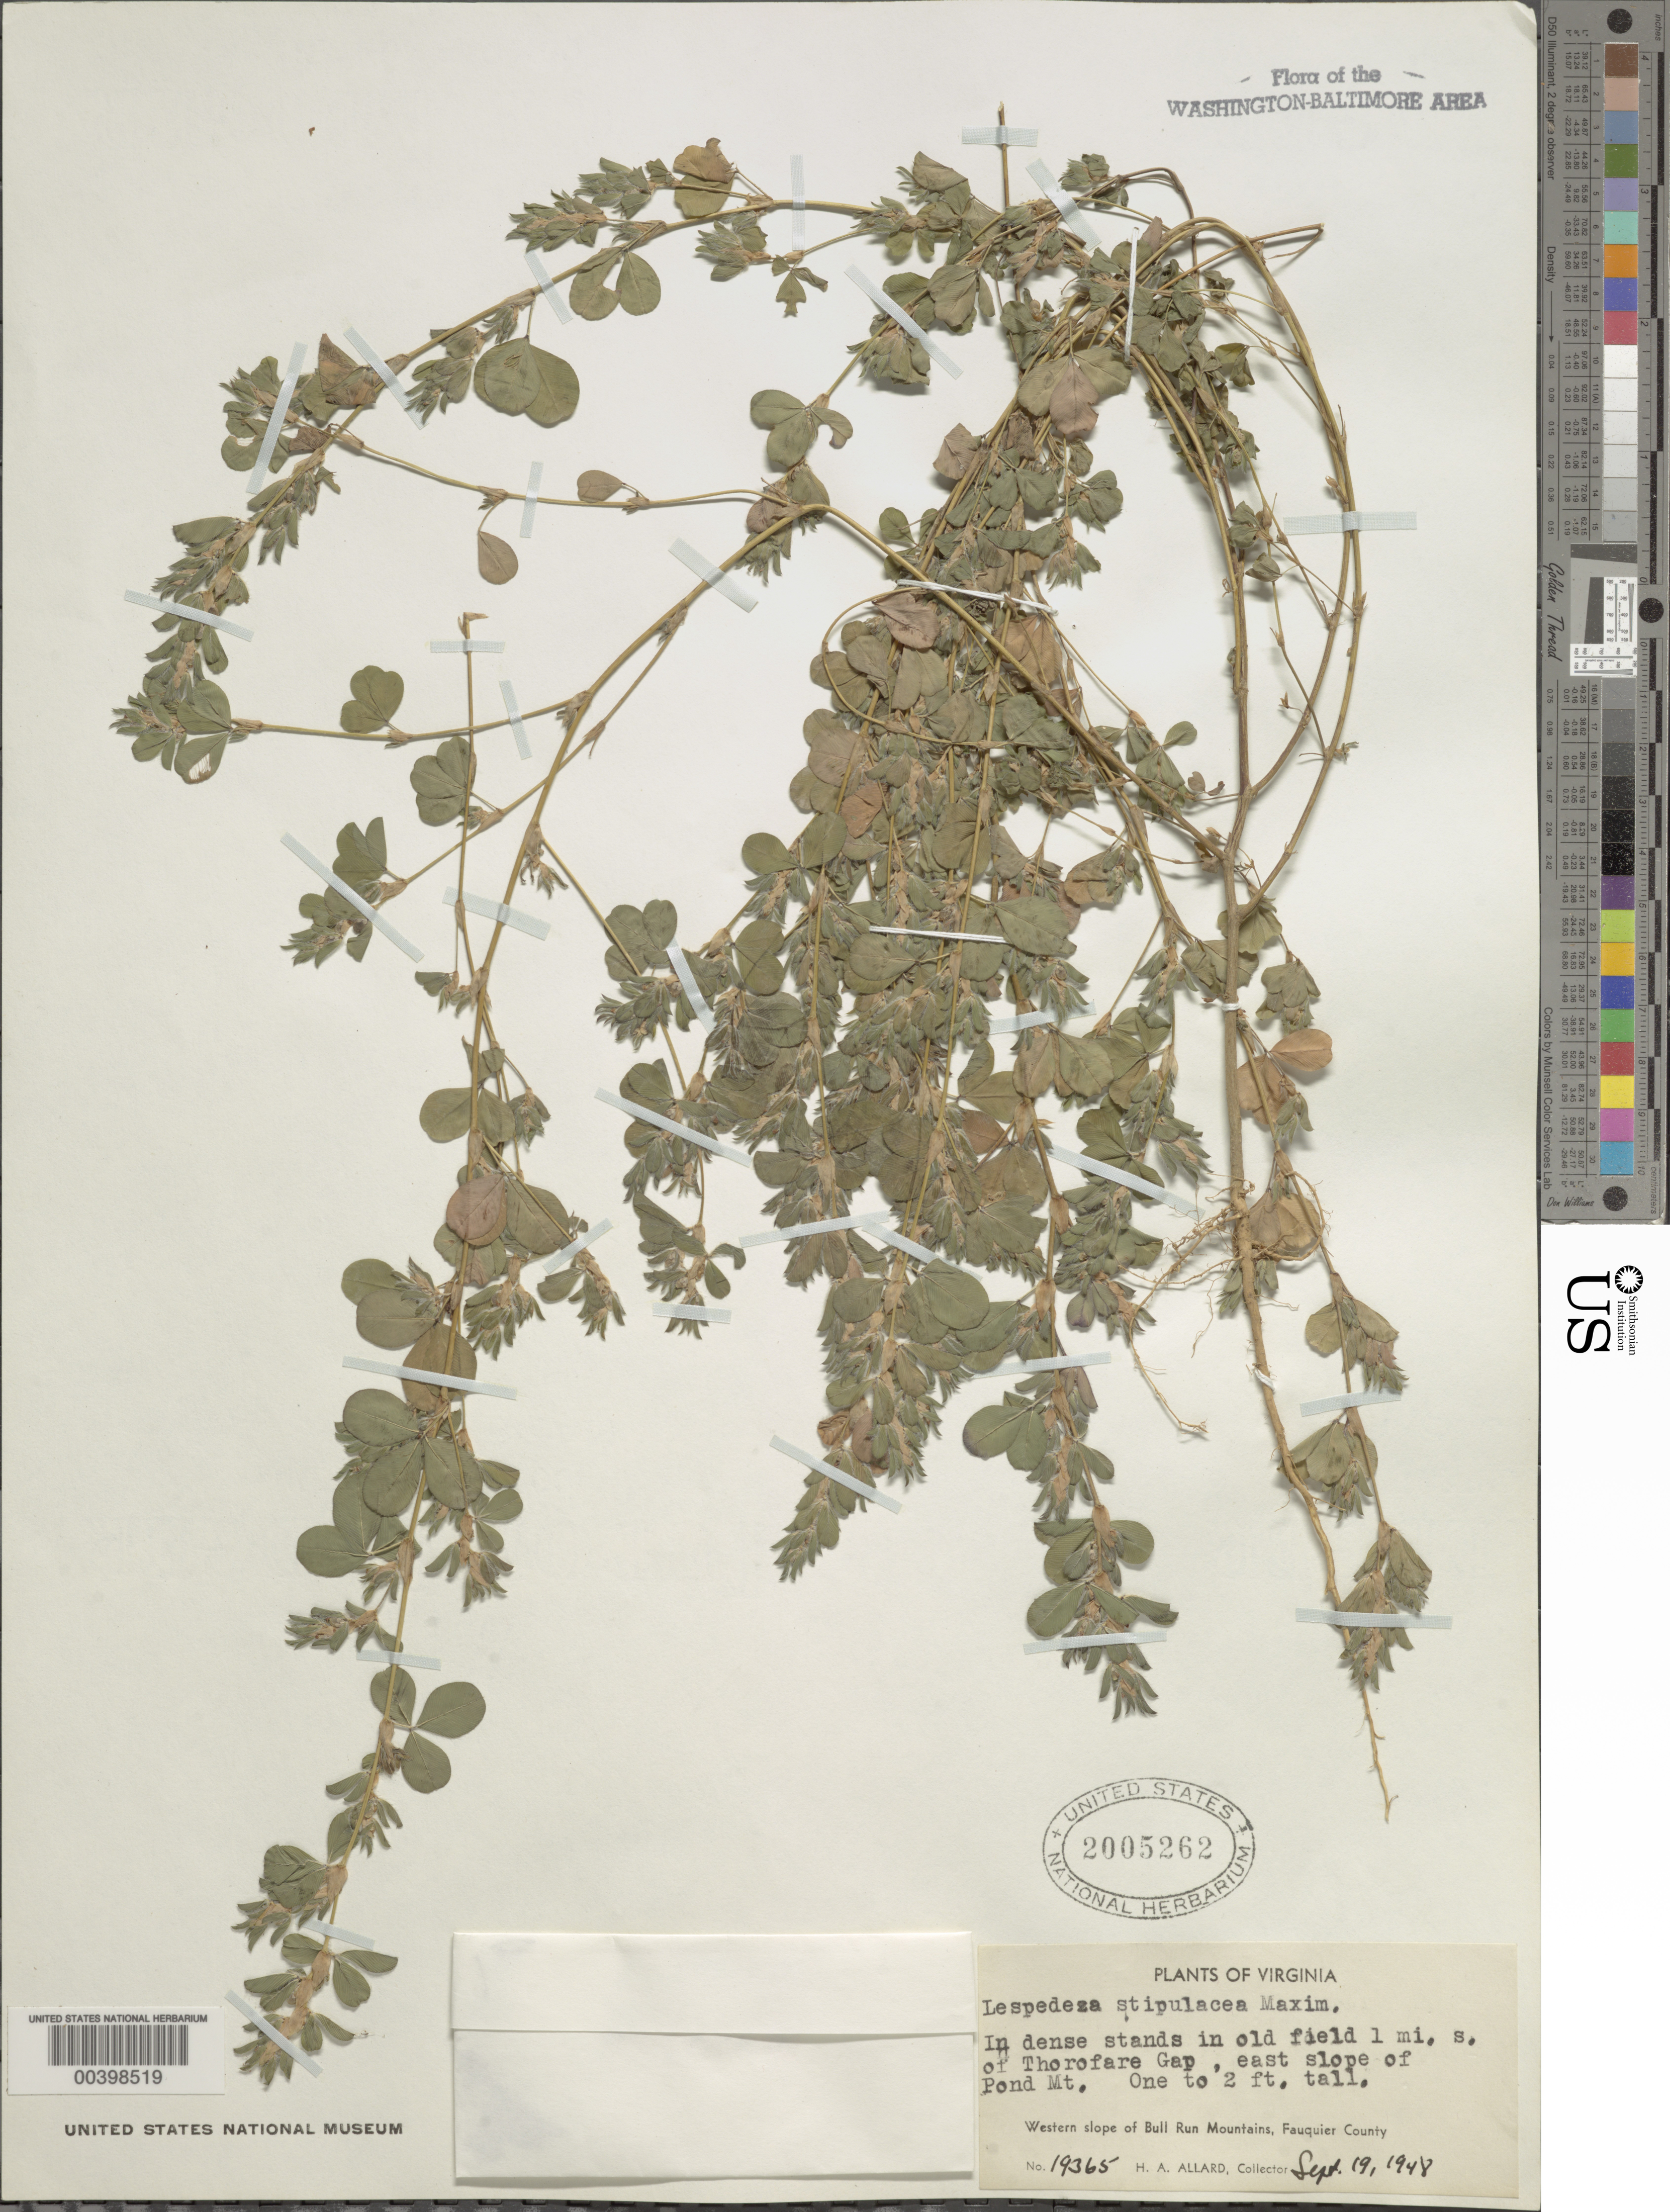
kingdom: Plantae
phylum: Tracheophyta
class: Magnoliopsida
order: Fabales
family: Fabaceae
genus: Kummerowia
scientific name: Kummerowia stipulacea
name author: (Maxim.) Makino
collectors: H. A. Allard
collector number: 19365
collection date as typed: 19 Sep 1948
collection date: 1948-09-19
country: United States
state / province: Virginia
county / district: Fauquier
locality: South of Thorofare Gap, Pond Mountains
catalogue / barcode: US 2005262